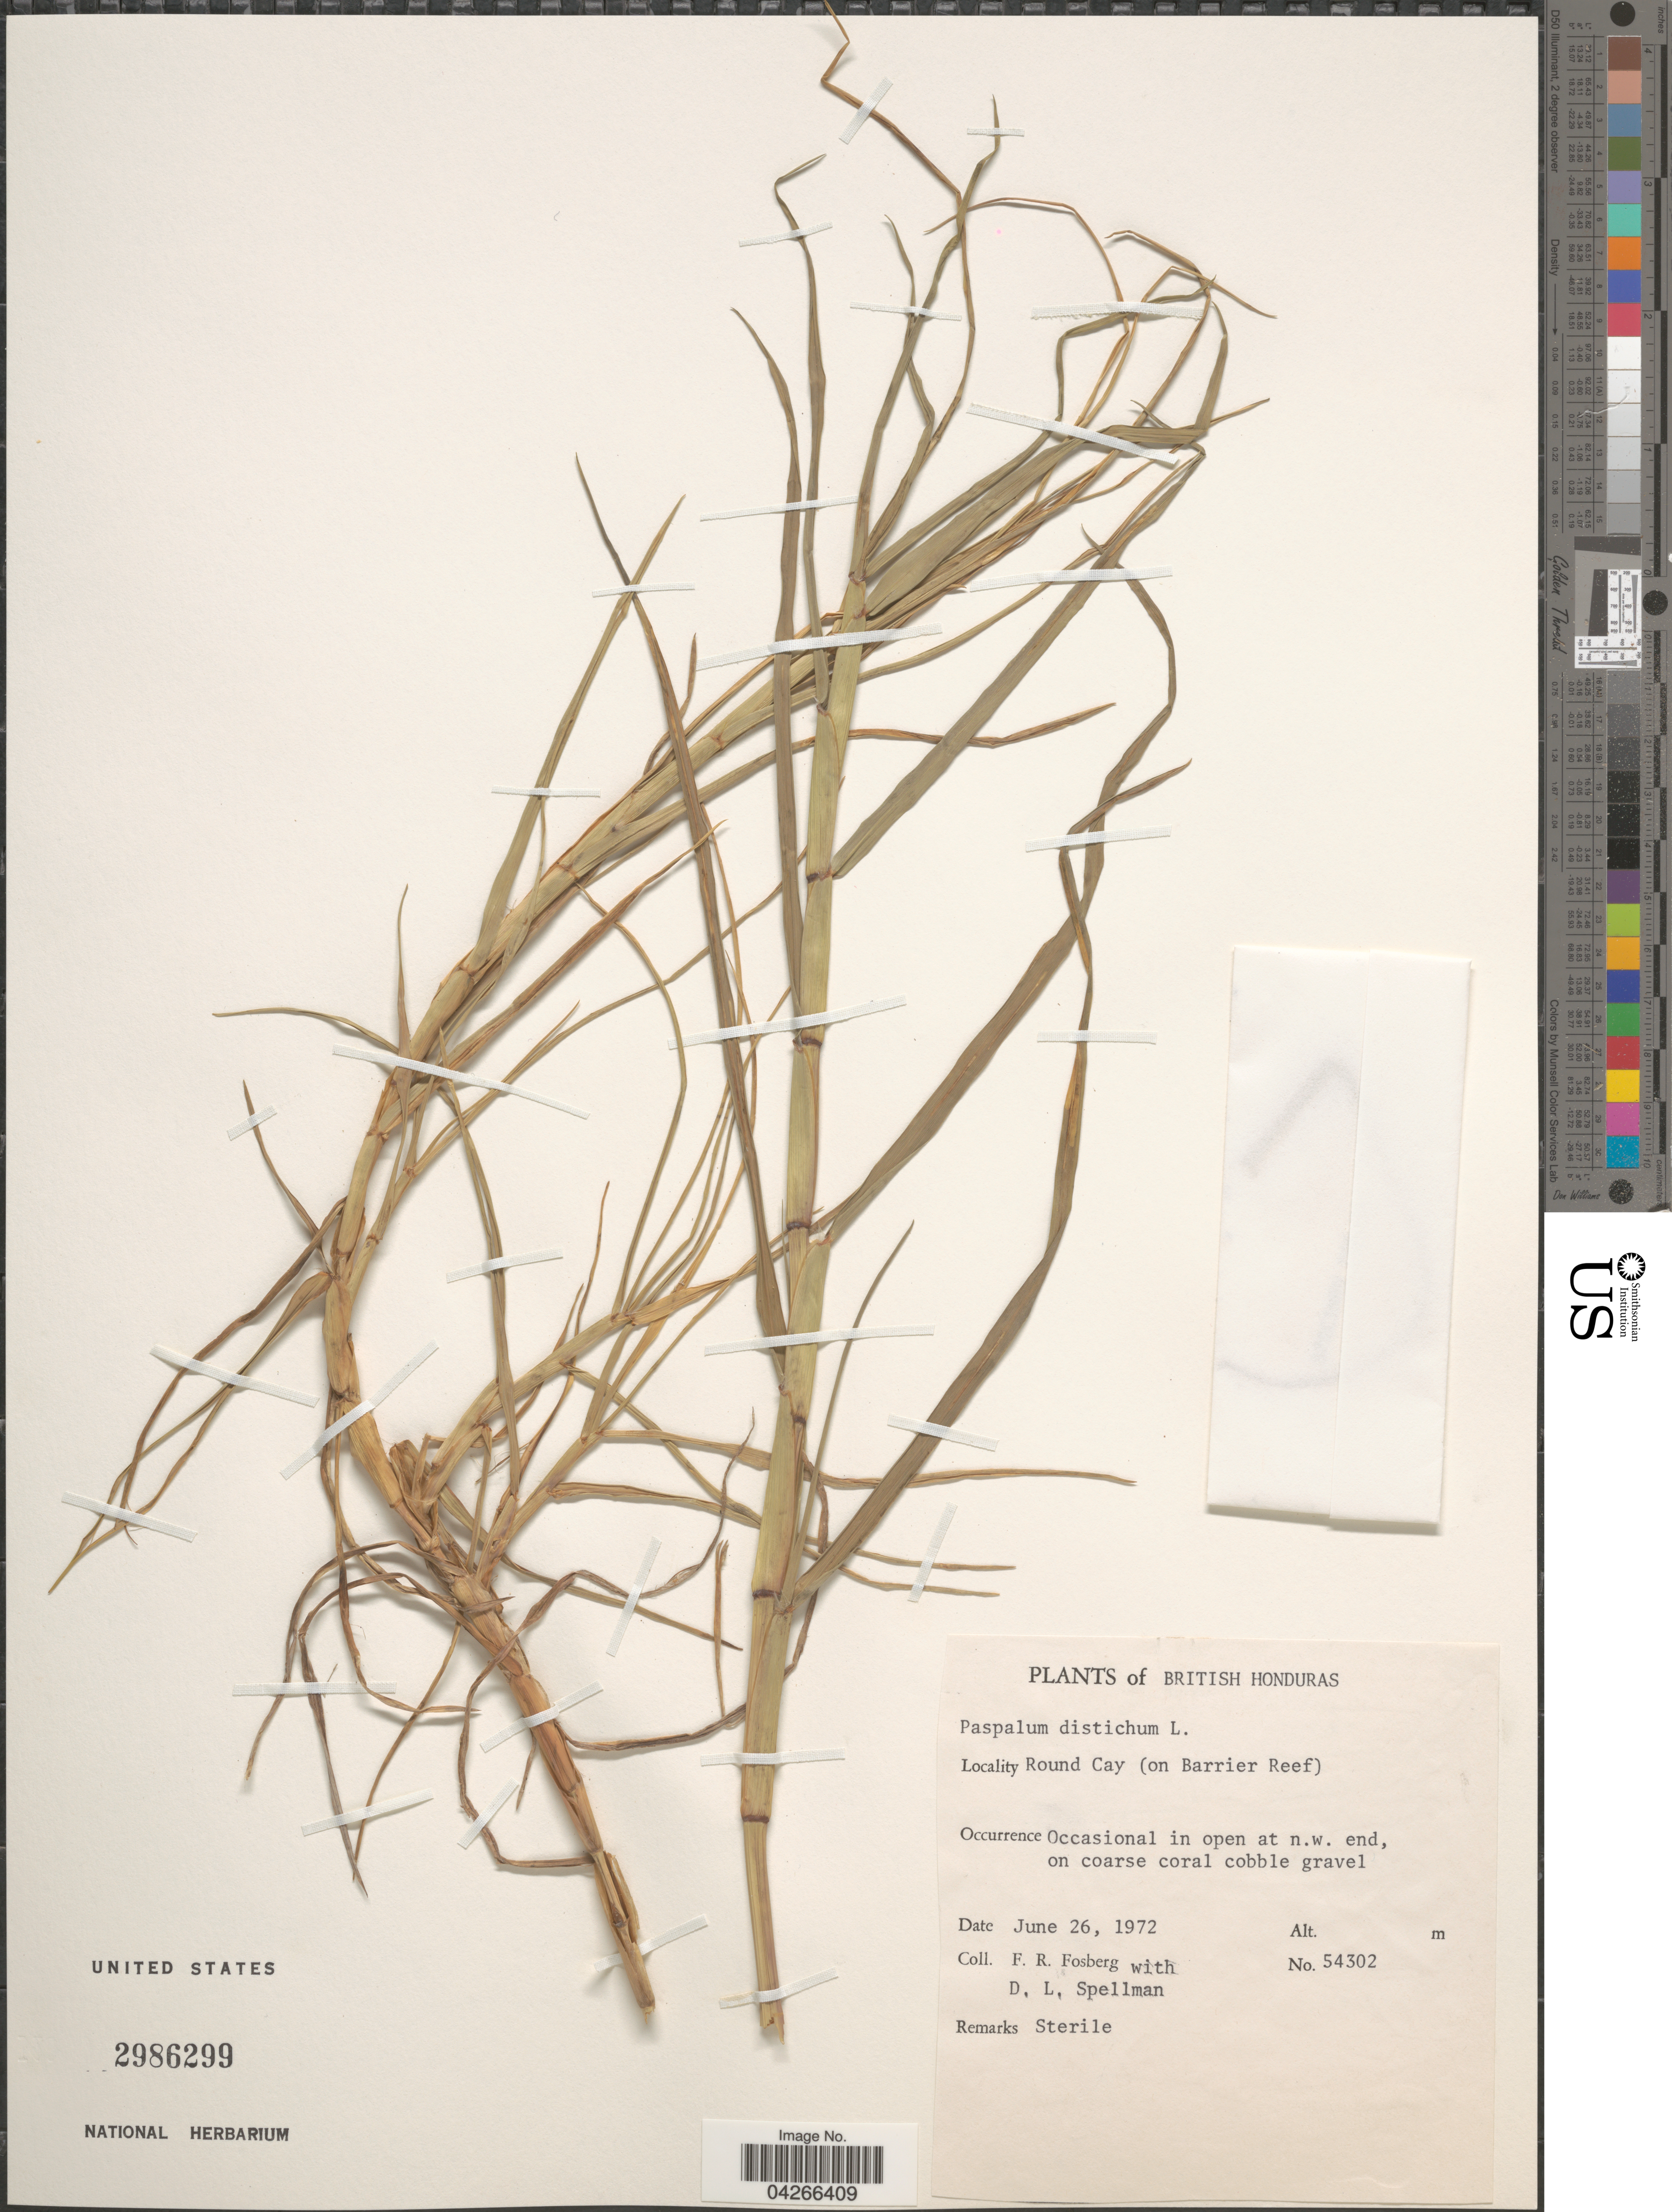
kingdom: Plantae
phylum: Tracheophyta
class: Liliopsida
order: Poales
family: Poaceae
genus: Paspalum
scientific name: Paspalum distichum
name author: L.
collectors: F. R. Fosberg & D. L. Spellman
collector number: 54302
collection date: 1972-06-26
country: Belize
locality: British Honduras. Round Cay (on Barrier Reef). Occasional in open at n.w. end, on coarse coral cobble gravel.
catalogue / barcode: US 2986299